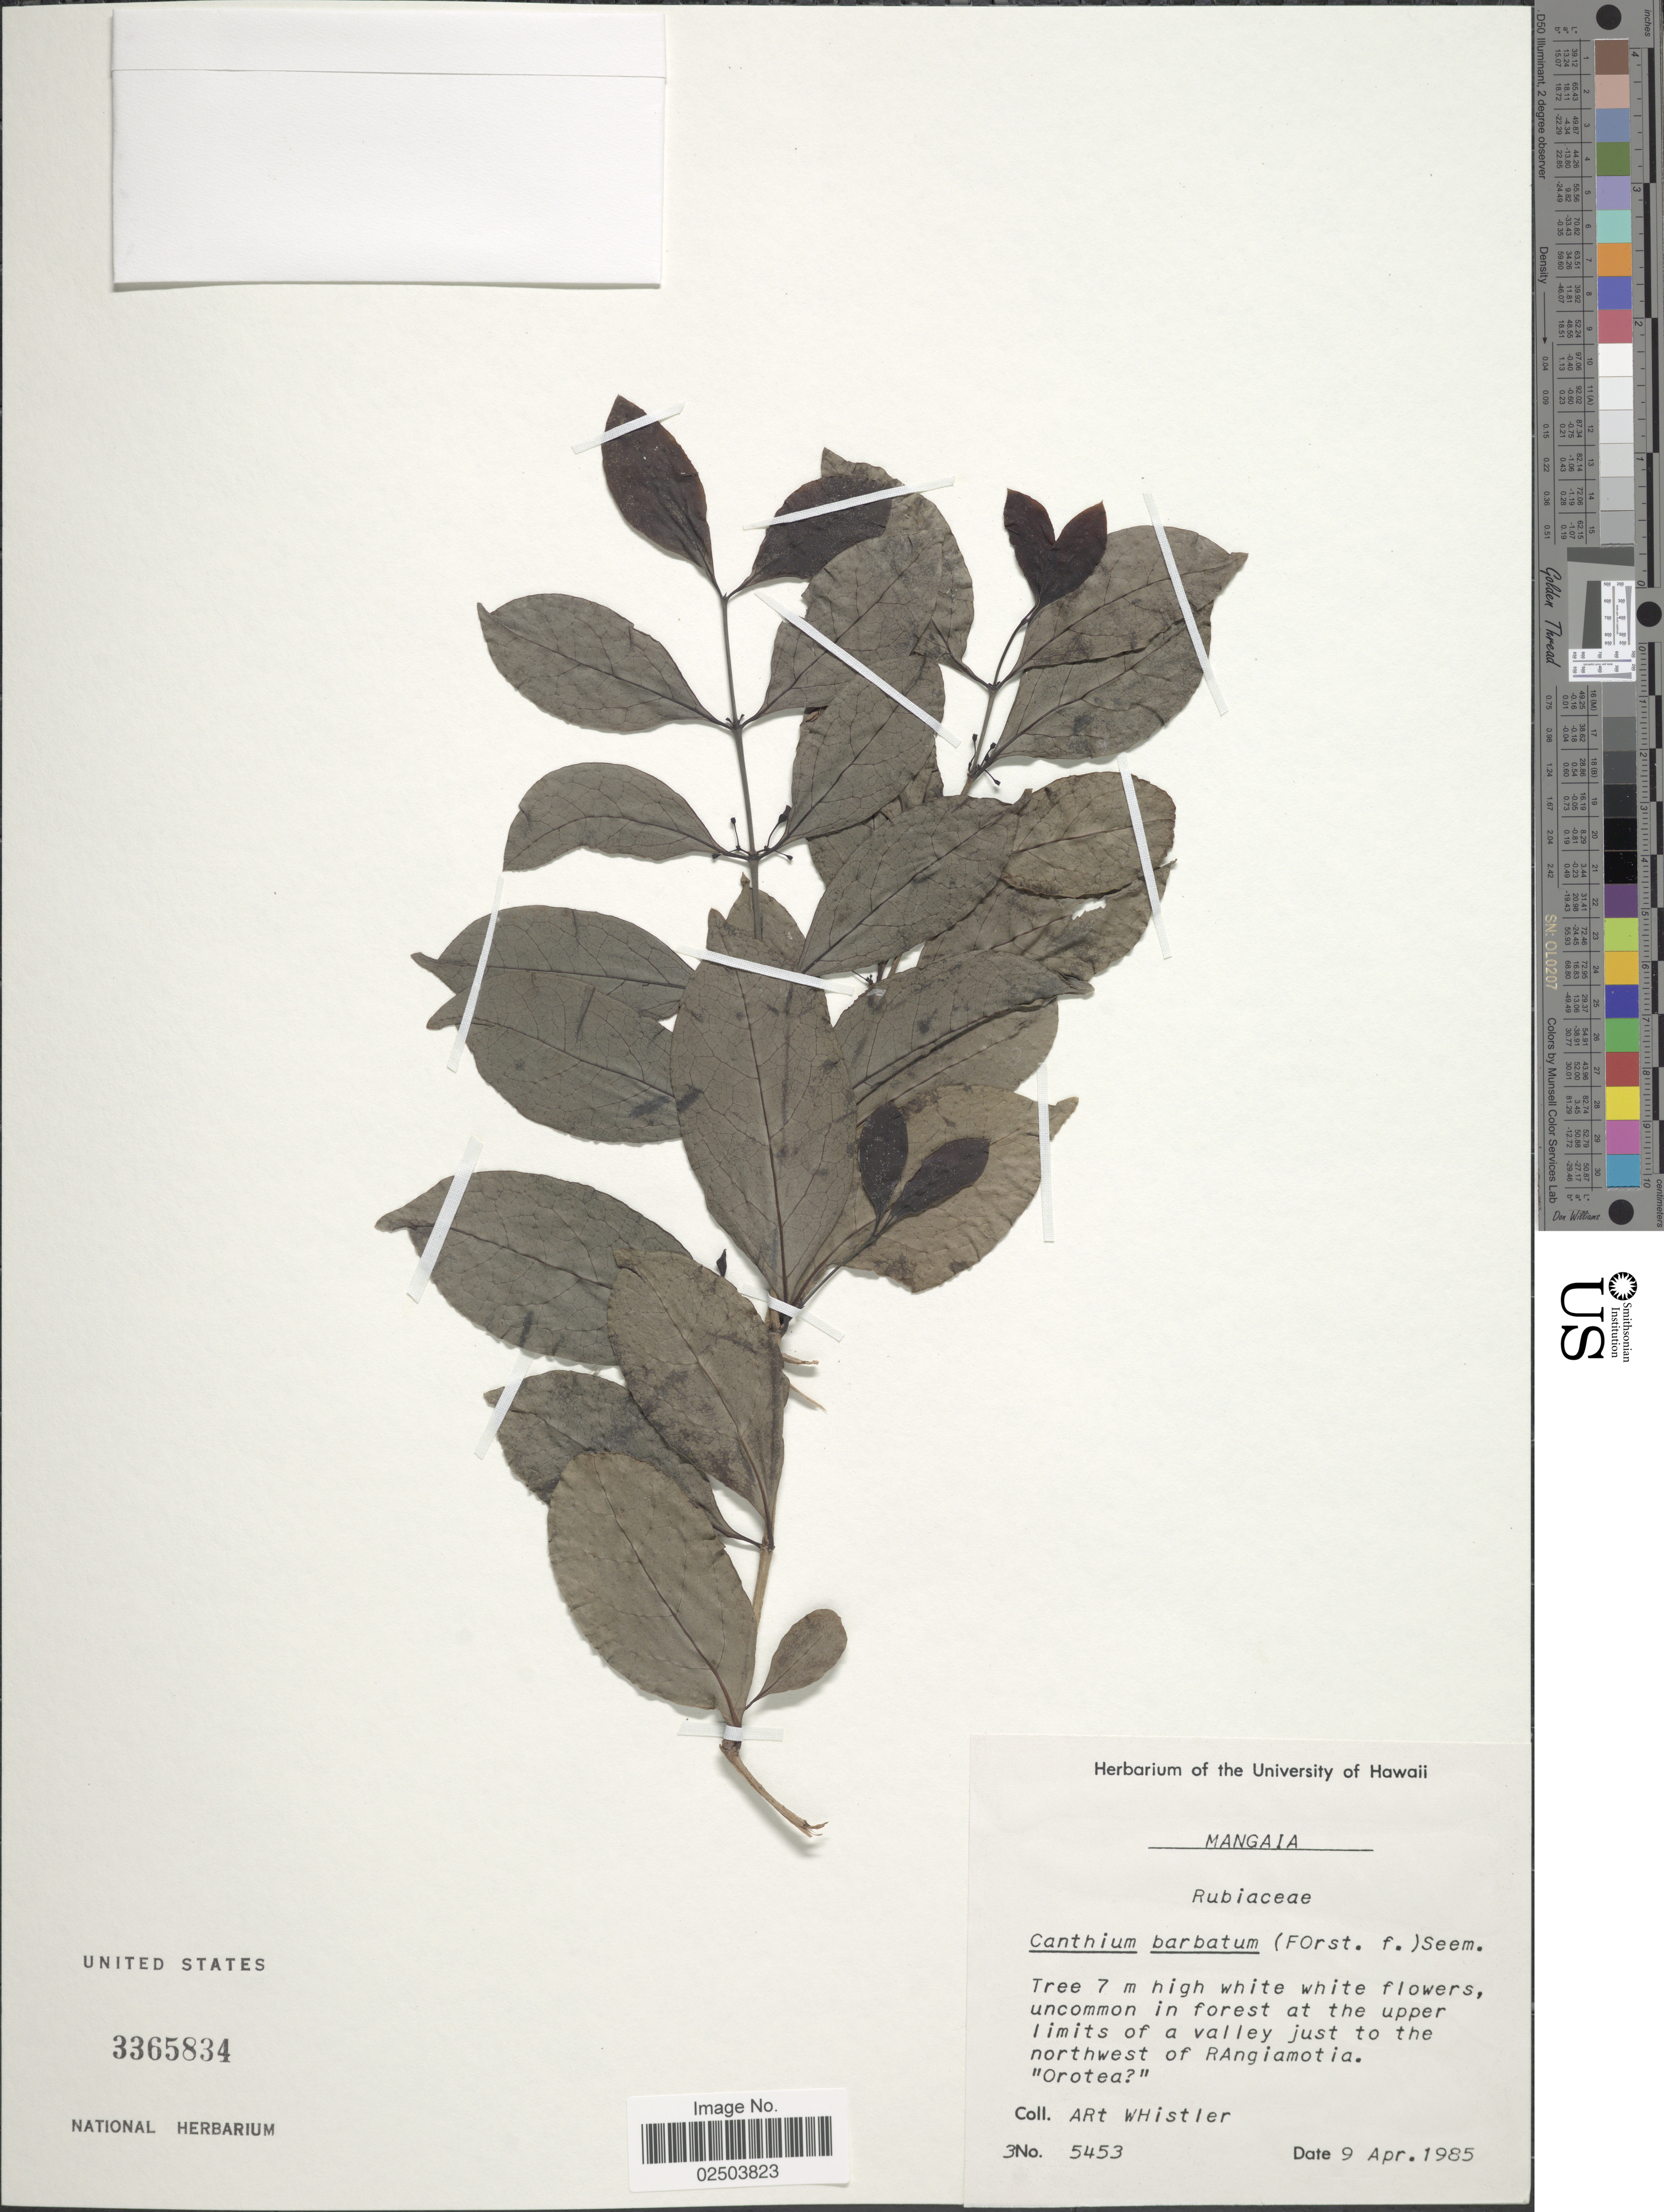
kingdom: Plantae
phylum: Tracheophyta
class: Magnoliopsida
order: Gentianales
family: Rubiaceae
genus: Cyclophyllum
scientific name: Cyclophyllum barbatum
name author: (G. Forst.) N. Hallé & J. Florence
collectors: A. Whistler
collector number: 5453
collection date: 1985-04-09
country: Cook Islands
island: Mangaia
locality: Uncommon in forest at the upper limits of a valley just to the northwest of Rangiamotia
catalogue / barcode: US 3365834